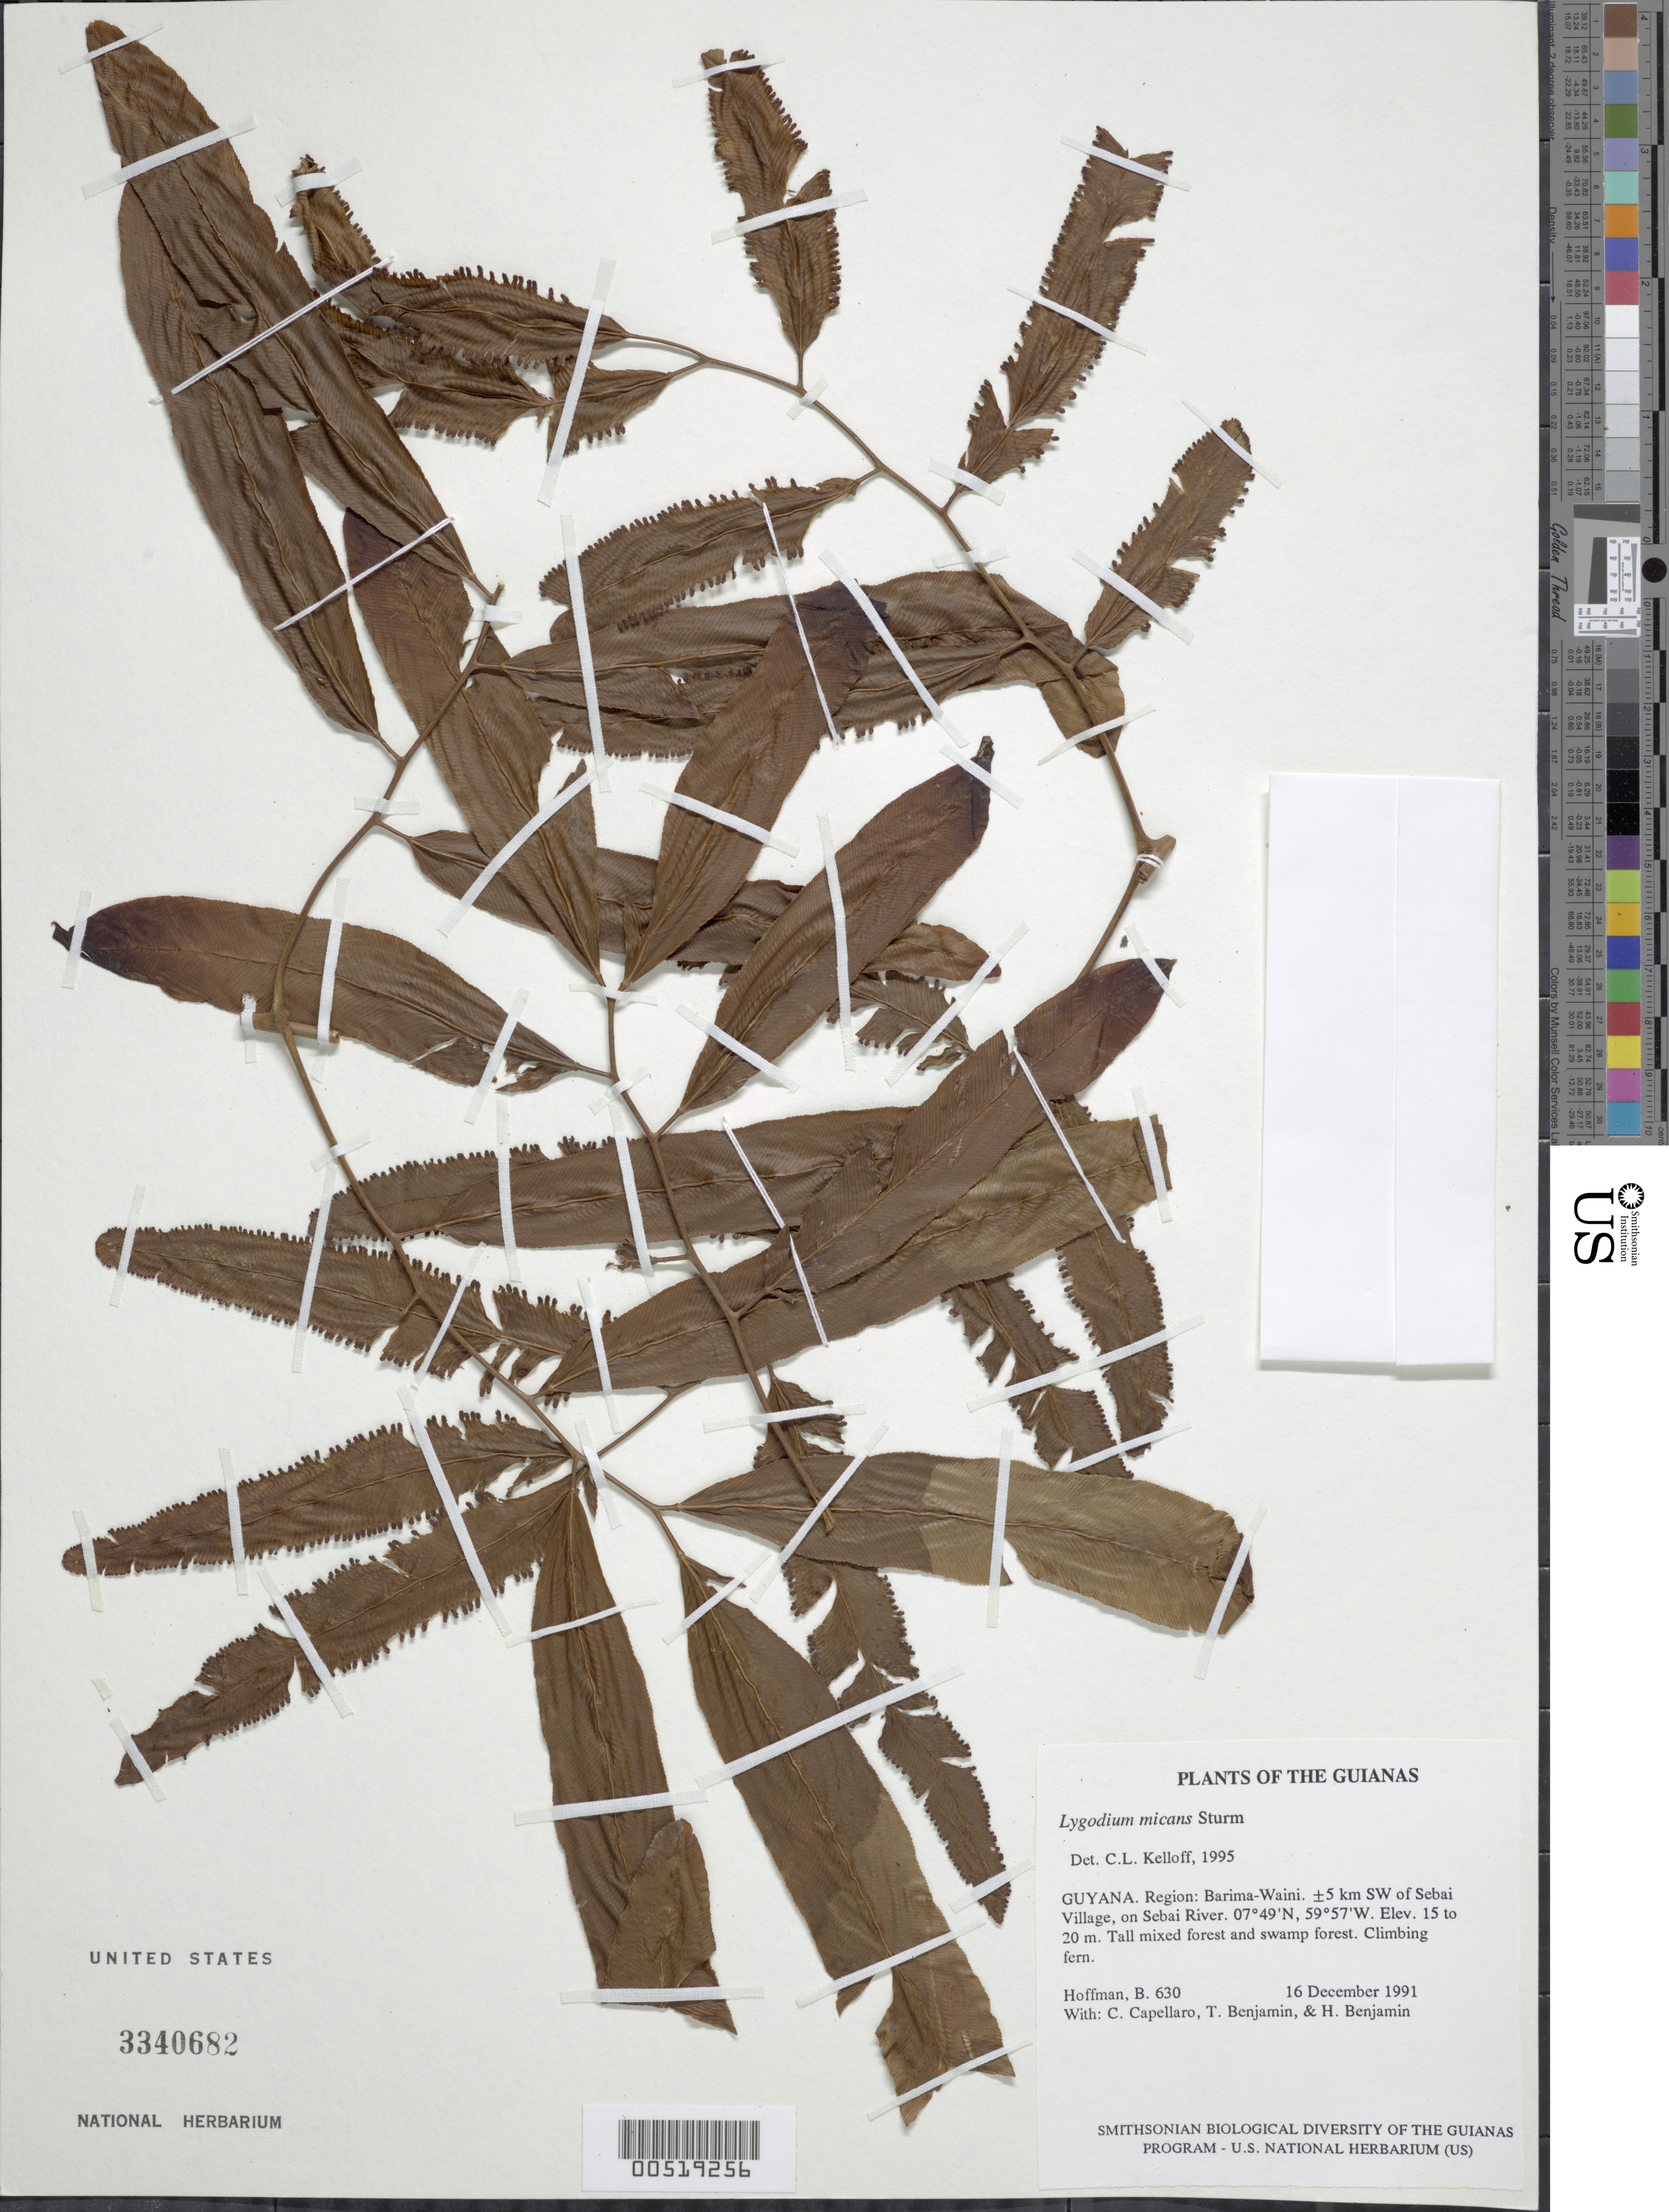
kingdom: Plantae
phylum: Tracheophyta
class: Polypodiopsida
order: Schizaeales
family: Lygodiaceae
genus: Lygodium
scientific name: Lygodium volubile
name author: Sw.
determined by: Boudrie, M.; Cremers, G.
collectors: B. Hoffman, C. Capellaro, T. Benjamin & H. Benjamin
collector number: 630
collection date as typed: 16 December 1991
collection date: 1991-12-16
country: Guyana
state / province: Barima-Waini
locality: ±5 km SW of Sebai Village, on Sebai River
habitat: Tall mixed forest and swamp forest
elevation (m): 15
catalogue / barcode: US 3340682